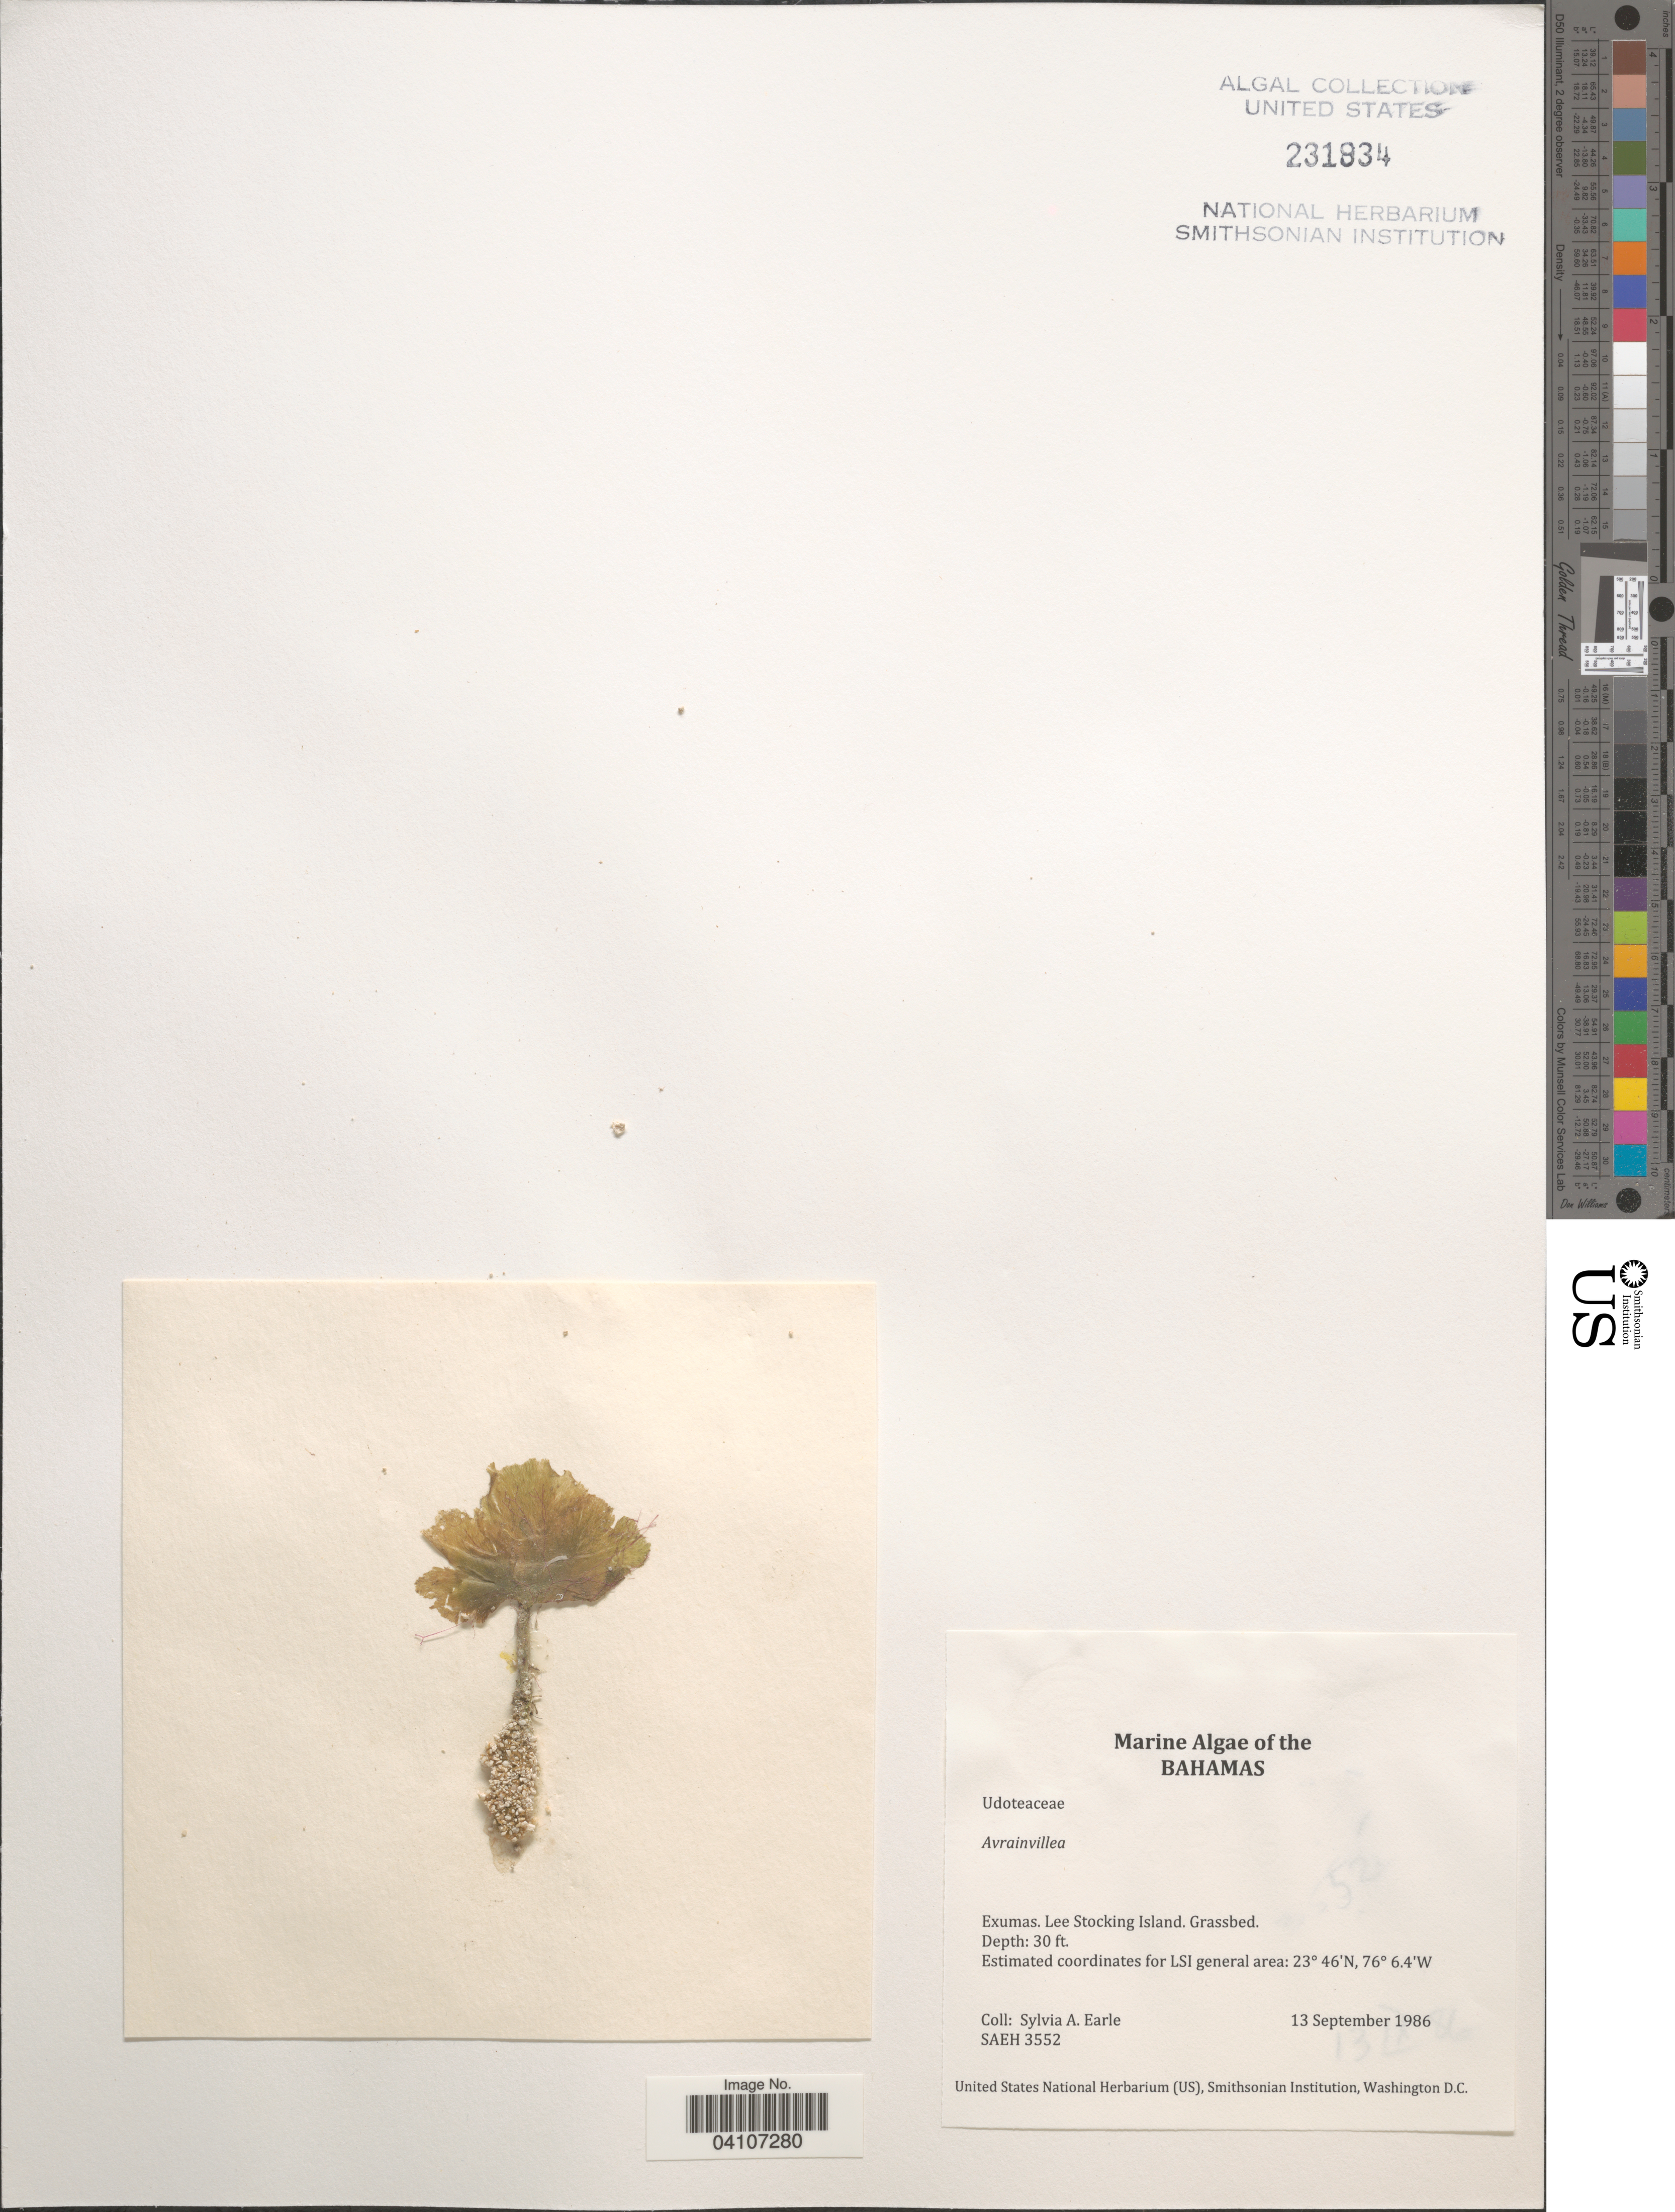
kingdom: Plantae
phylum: Chlorophyta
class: Ulvophyceae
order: Bryopsidales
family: Dichotomosiphonaceae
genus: Avrainvillea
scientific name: Avrainvillea sp.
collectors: S. A. Earle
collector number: SAEH3552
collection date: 1986-09-13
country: Bahamas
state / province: Exuma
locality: Exumas. Lee Stocking Island.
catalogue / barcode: US 231934